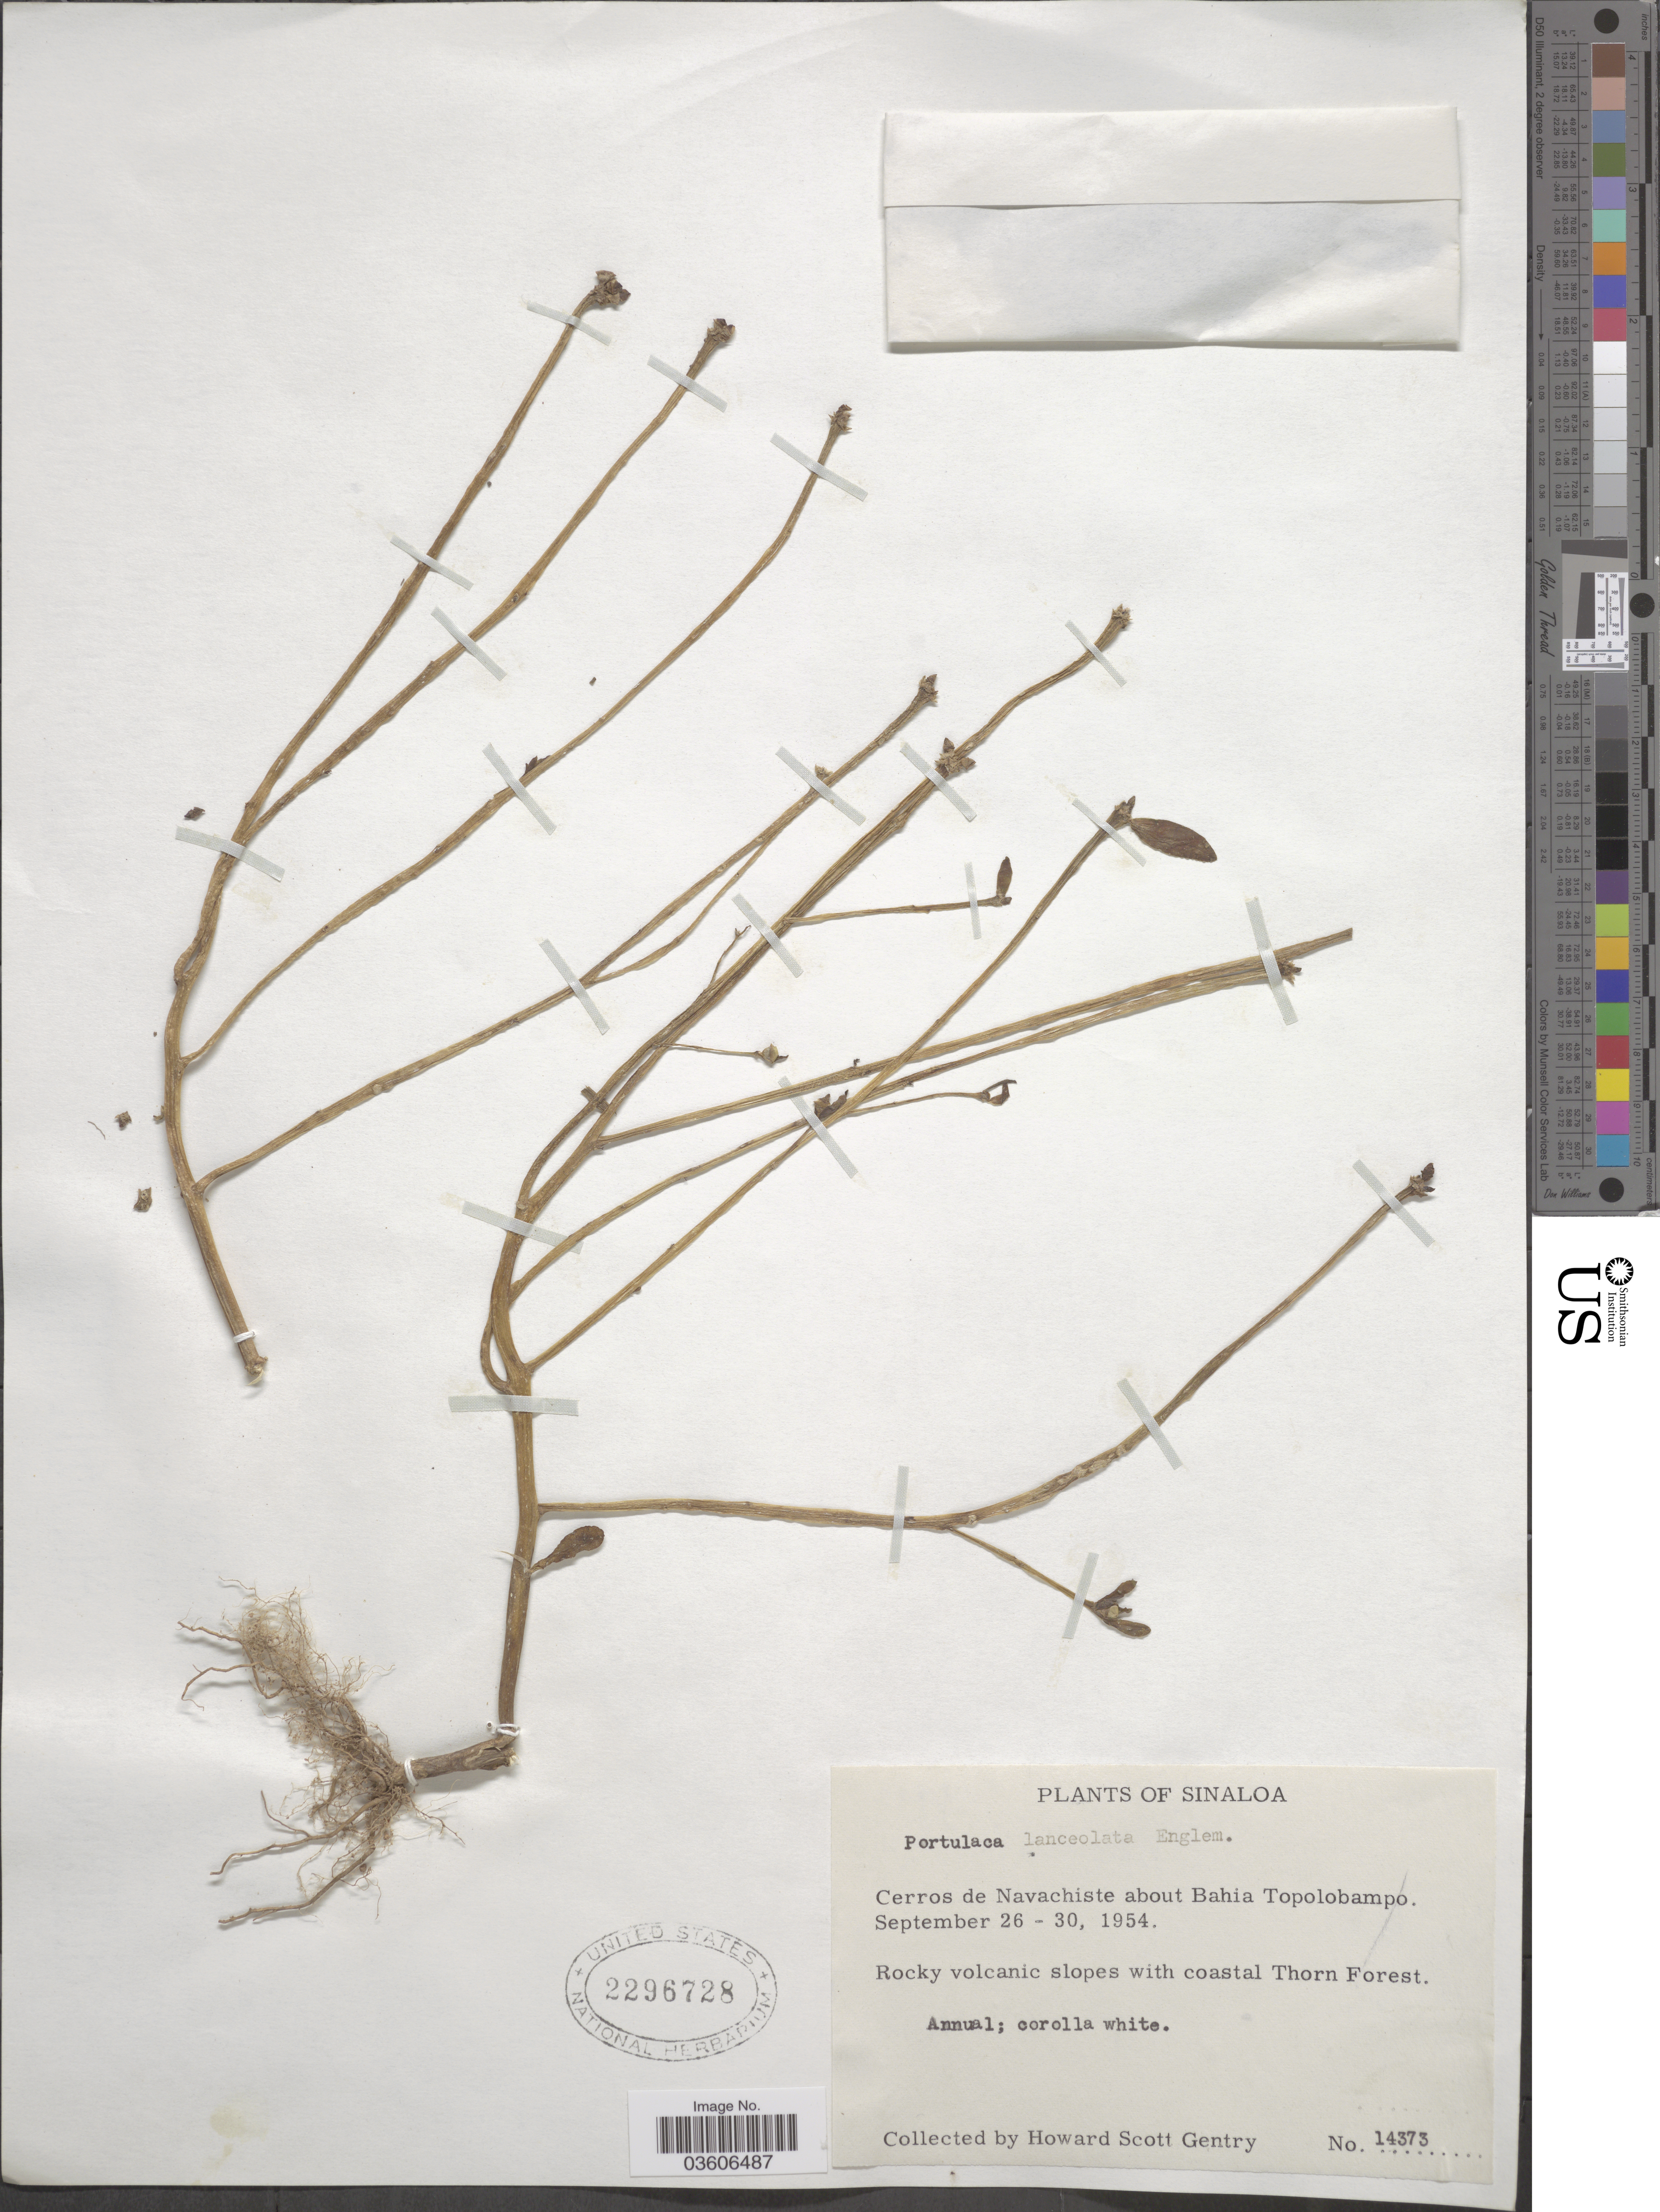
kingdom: Plantae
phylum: Tracheophyta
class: Magnoliopsida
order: Caryophyllales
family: Portulacaceae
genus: Portulaca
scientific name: Portulaca umbraticola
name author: Kunth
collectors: H. S. Gentry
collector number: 14373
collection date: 1954-09-26/1954-09-30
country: Mexico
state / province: Sinaloa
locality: Cerros de Navachiste about Bahia Topolobampo.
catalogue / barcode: US 2296728